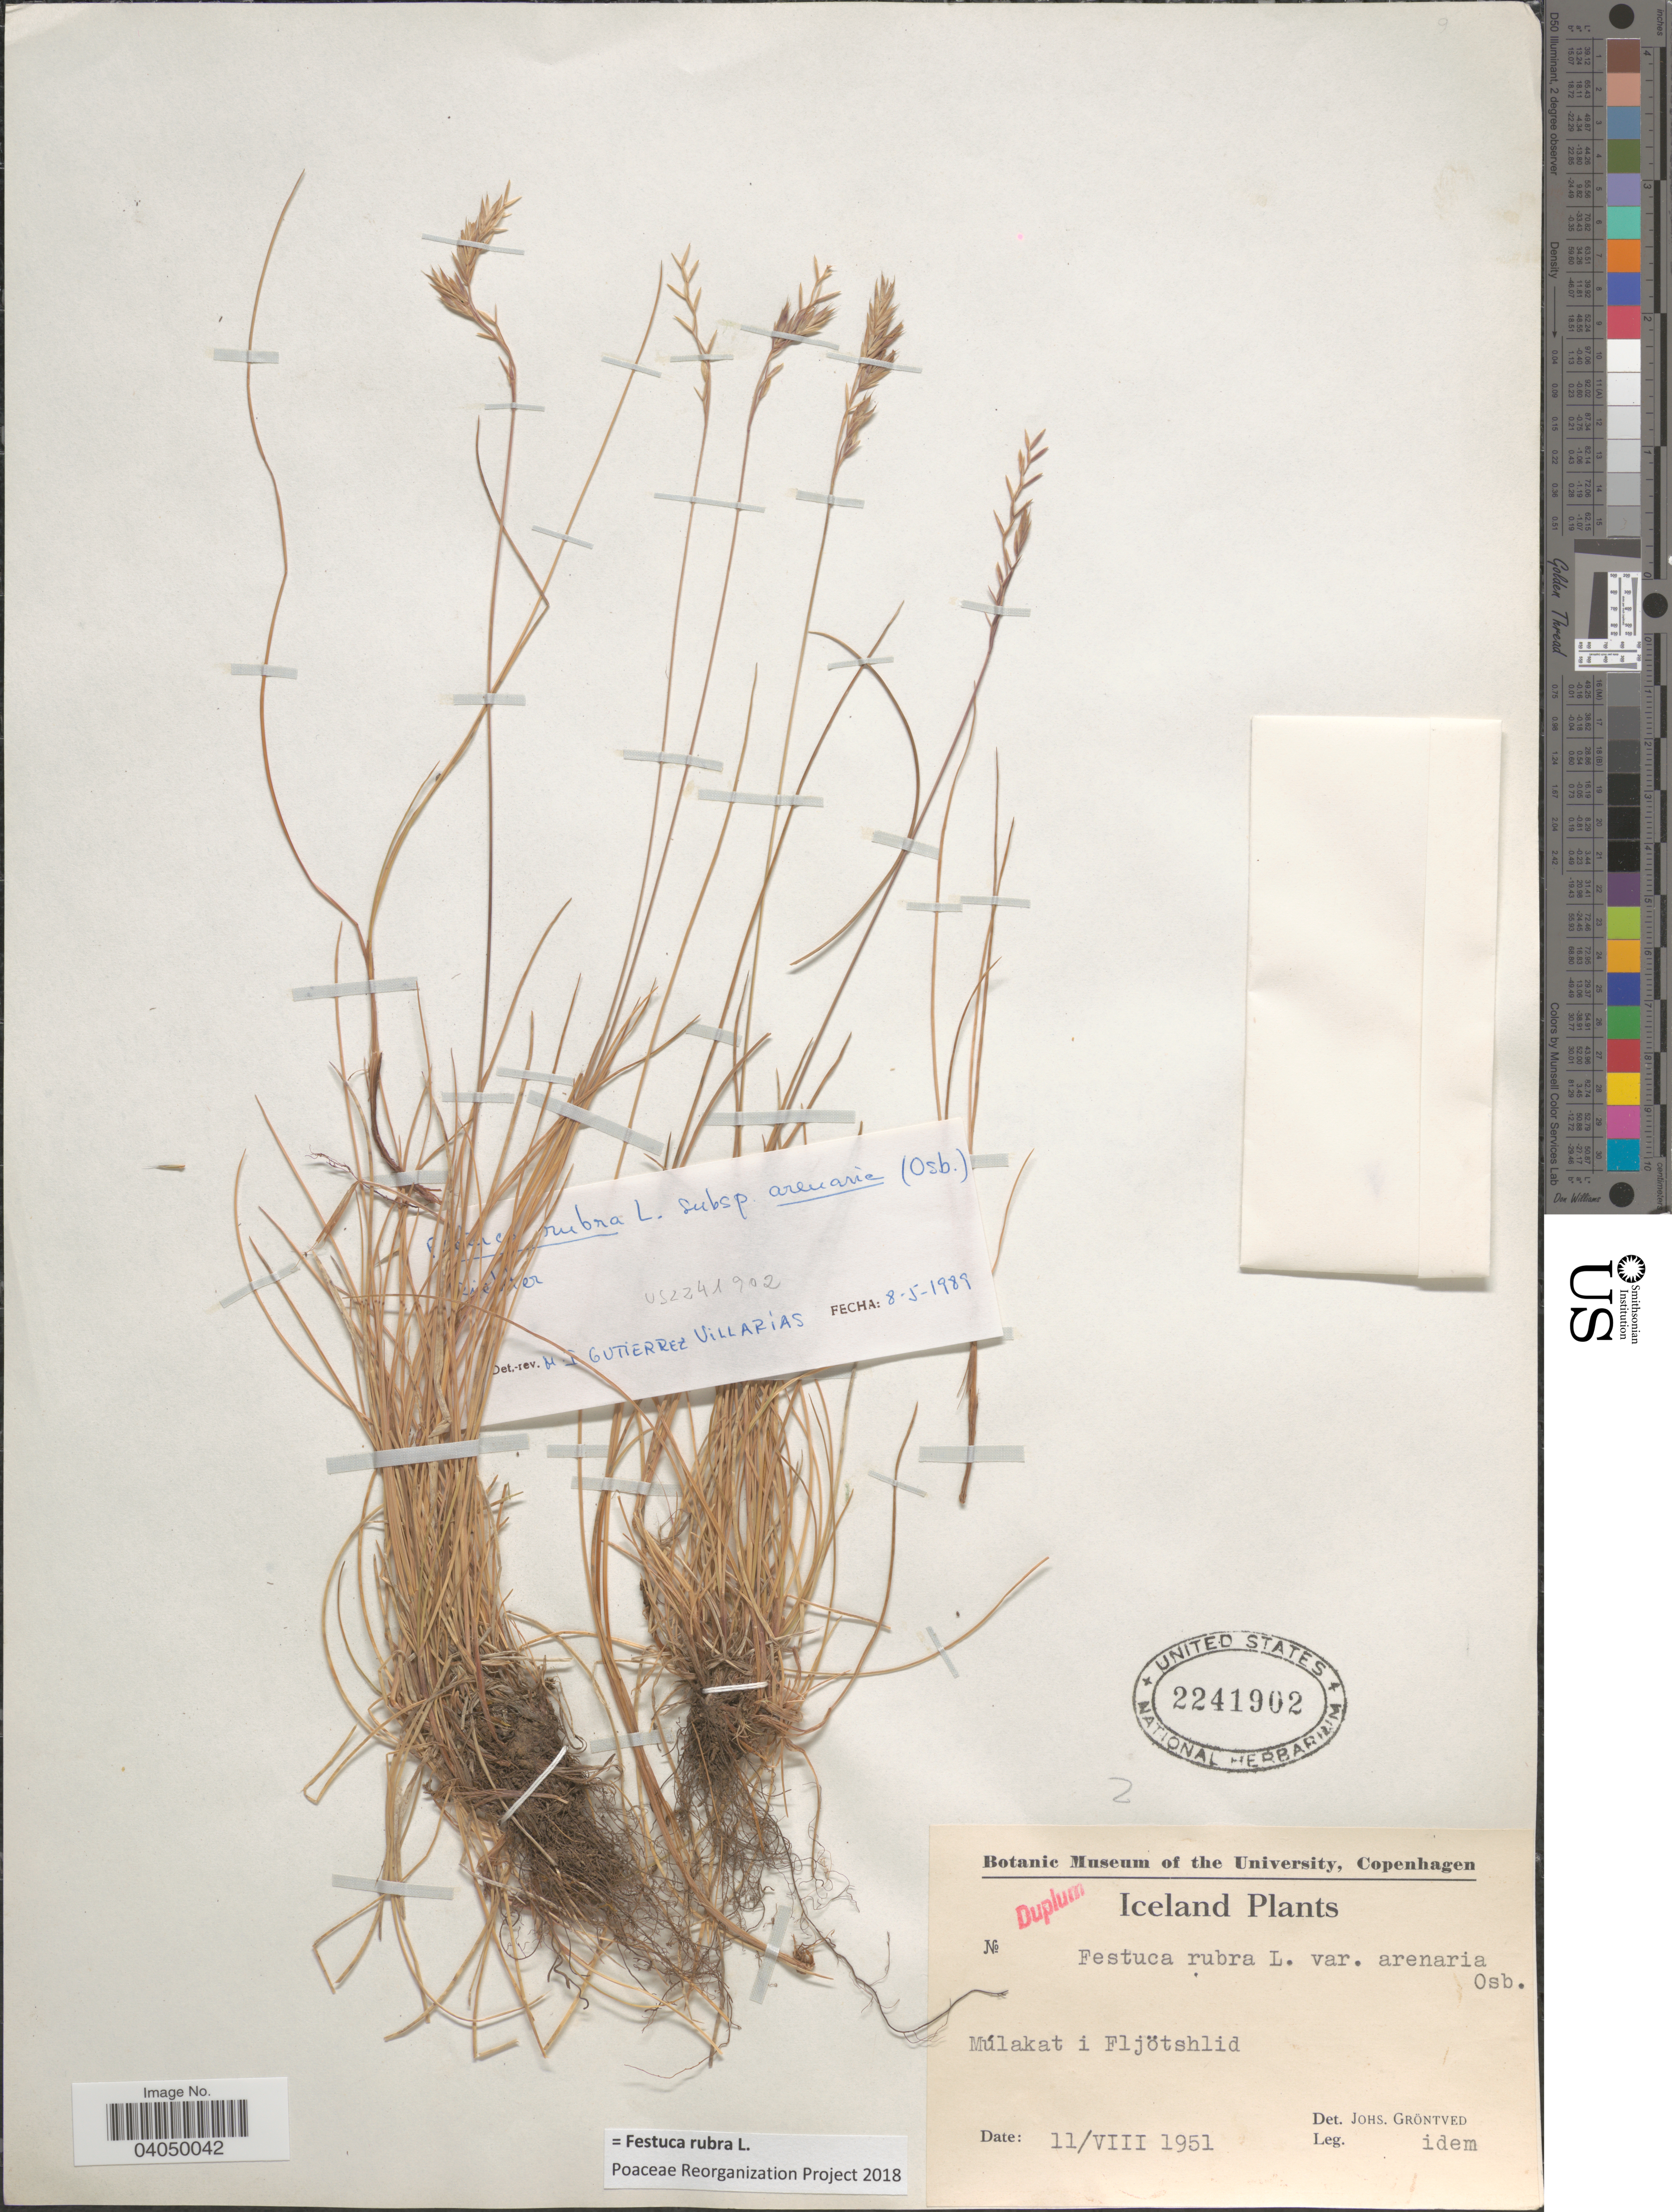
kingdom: Plantae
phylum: Tracheophyta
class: Liliopsida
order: Poales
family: Poaceae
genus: Festuca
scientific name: Festuca rubra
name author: L.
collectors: J. Grontved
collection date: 1951-08-11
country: Iceland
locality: Múlakat i Fljötshlid.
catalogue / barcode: US 2241902